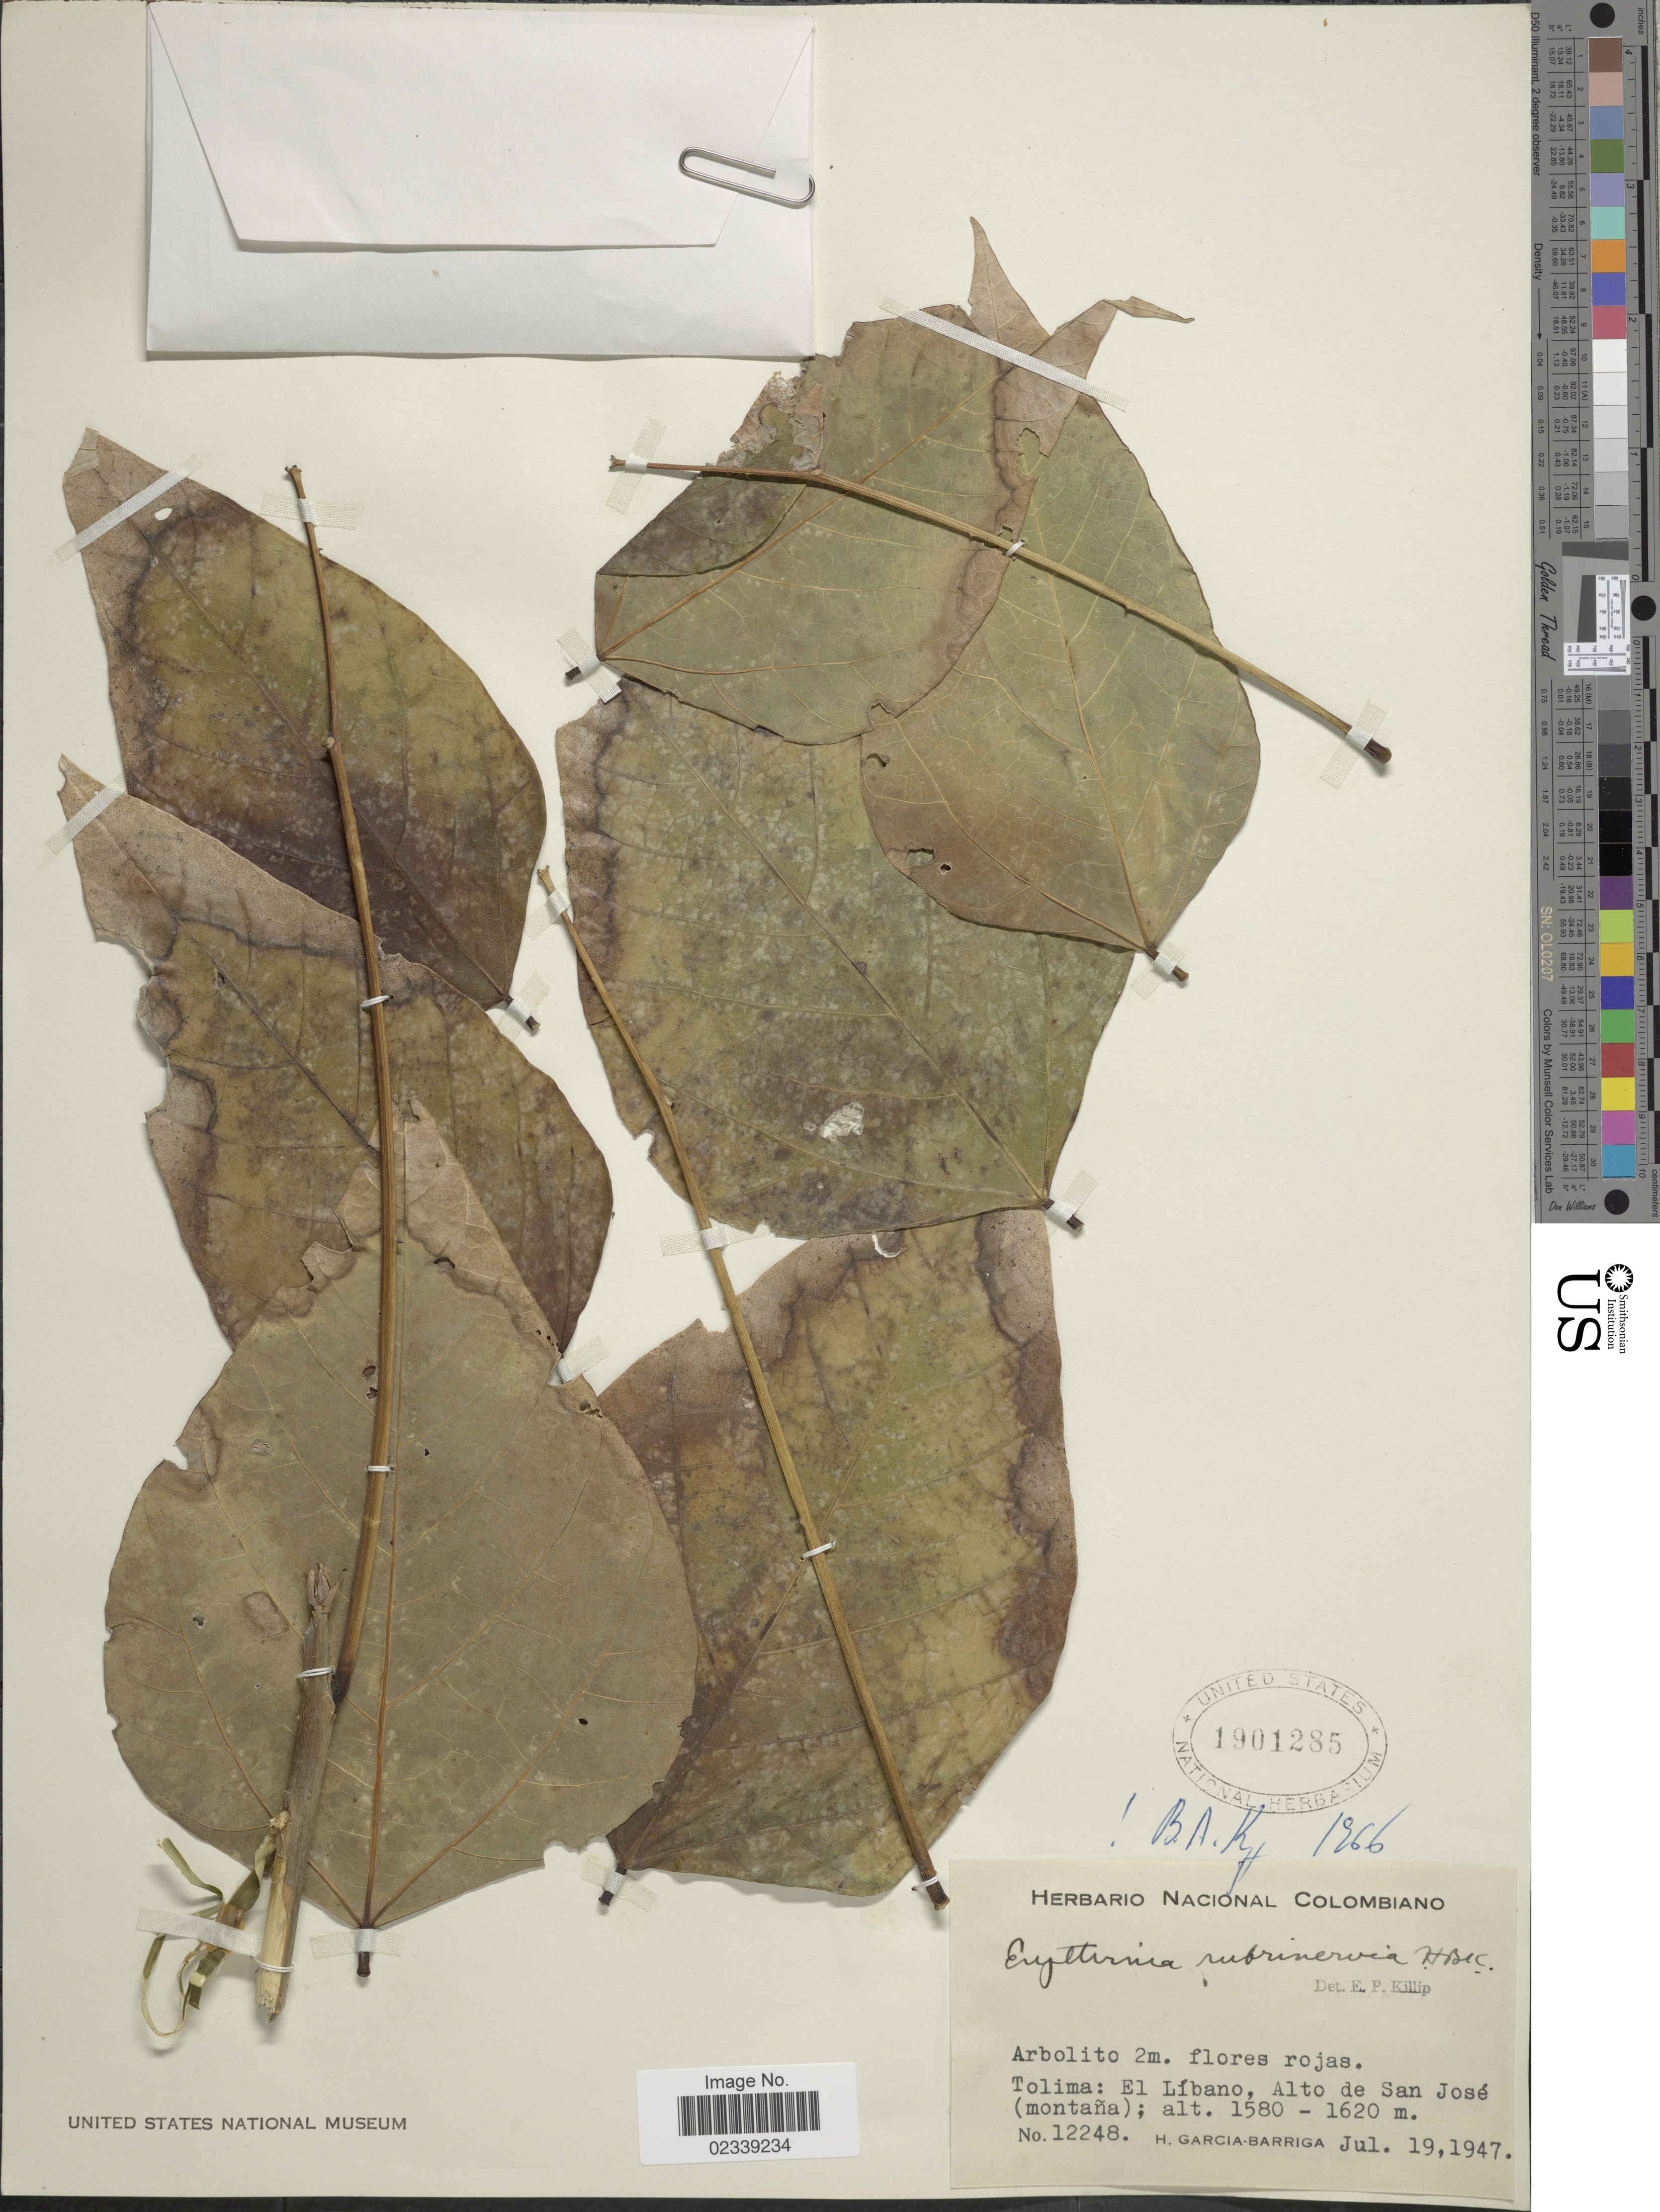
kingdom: Plantae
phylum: Tracheophyta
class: Magnoliopsida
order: Fabales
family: Fabaceae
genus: Erythrina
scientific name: Erythrina rubrinervia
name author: Kunth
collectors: H. García Barriga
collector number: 12248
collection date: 1947-07-19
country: Colombia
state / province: Tolima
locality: El Libano, Alto de San Jose (montana)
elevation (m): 1580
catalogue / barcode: US 1901285